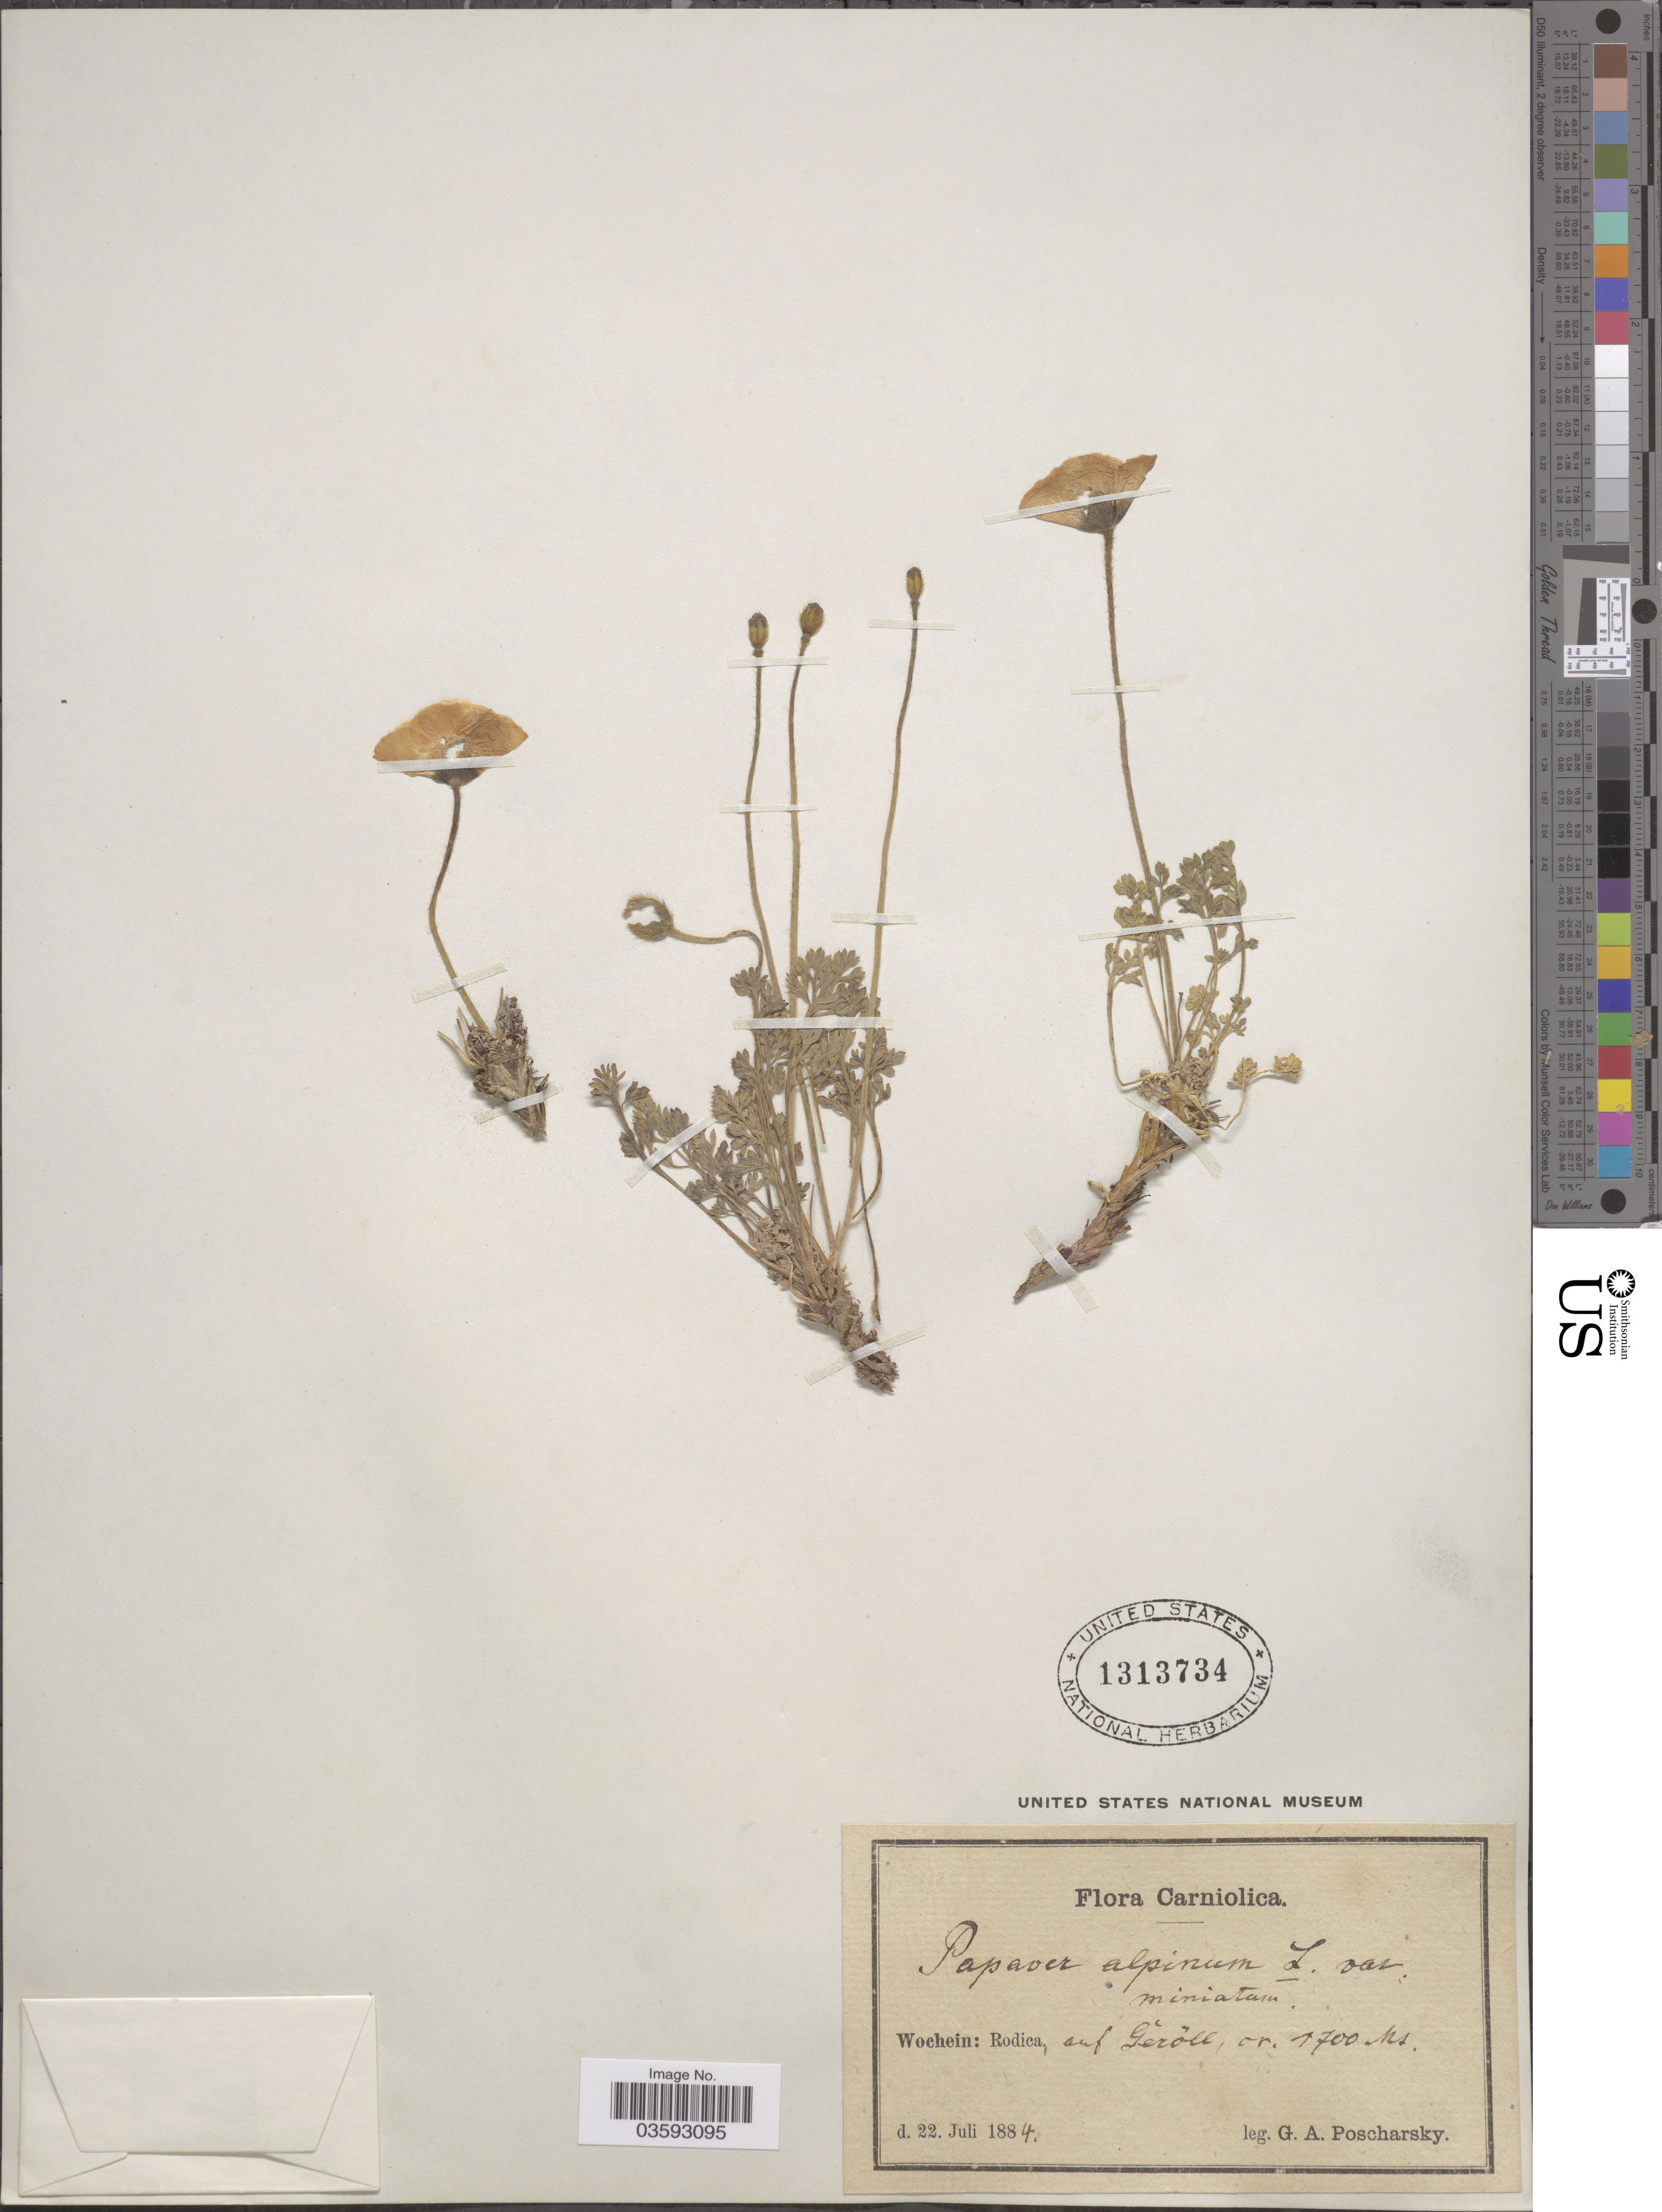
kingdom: Plantae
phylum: Tracheophyta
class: Magnoliopsida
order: Ranunculales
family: Papaveraceae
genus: Papaver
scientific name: Papaver alpinum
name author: L.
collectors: G. Poscharsky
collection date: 1884-07-22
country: Slovenia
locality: Carniolica. Wochein: Rodica, auf Geroll or.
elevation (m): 1700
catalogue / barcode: US 1313734